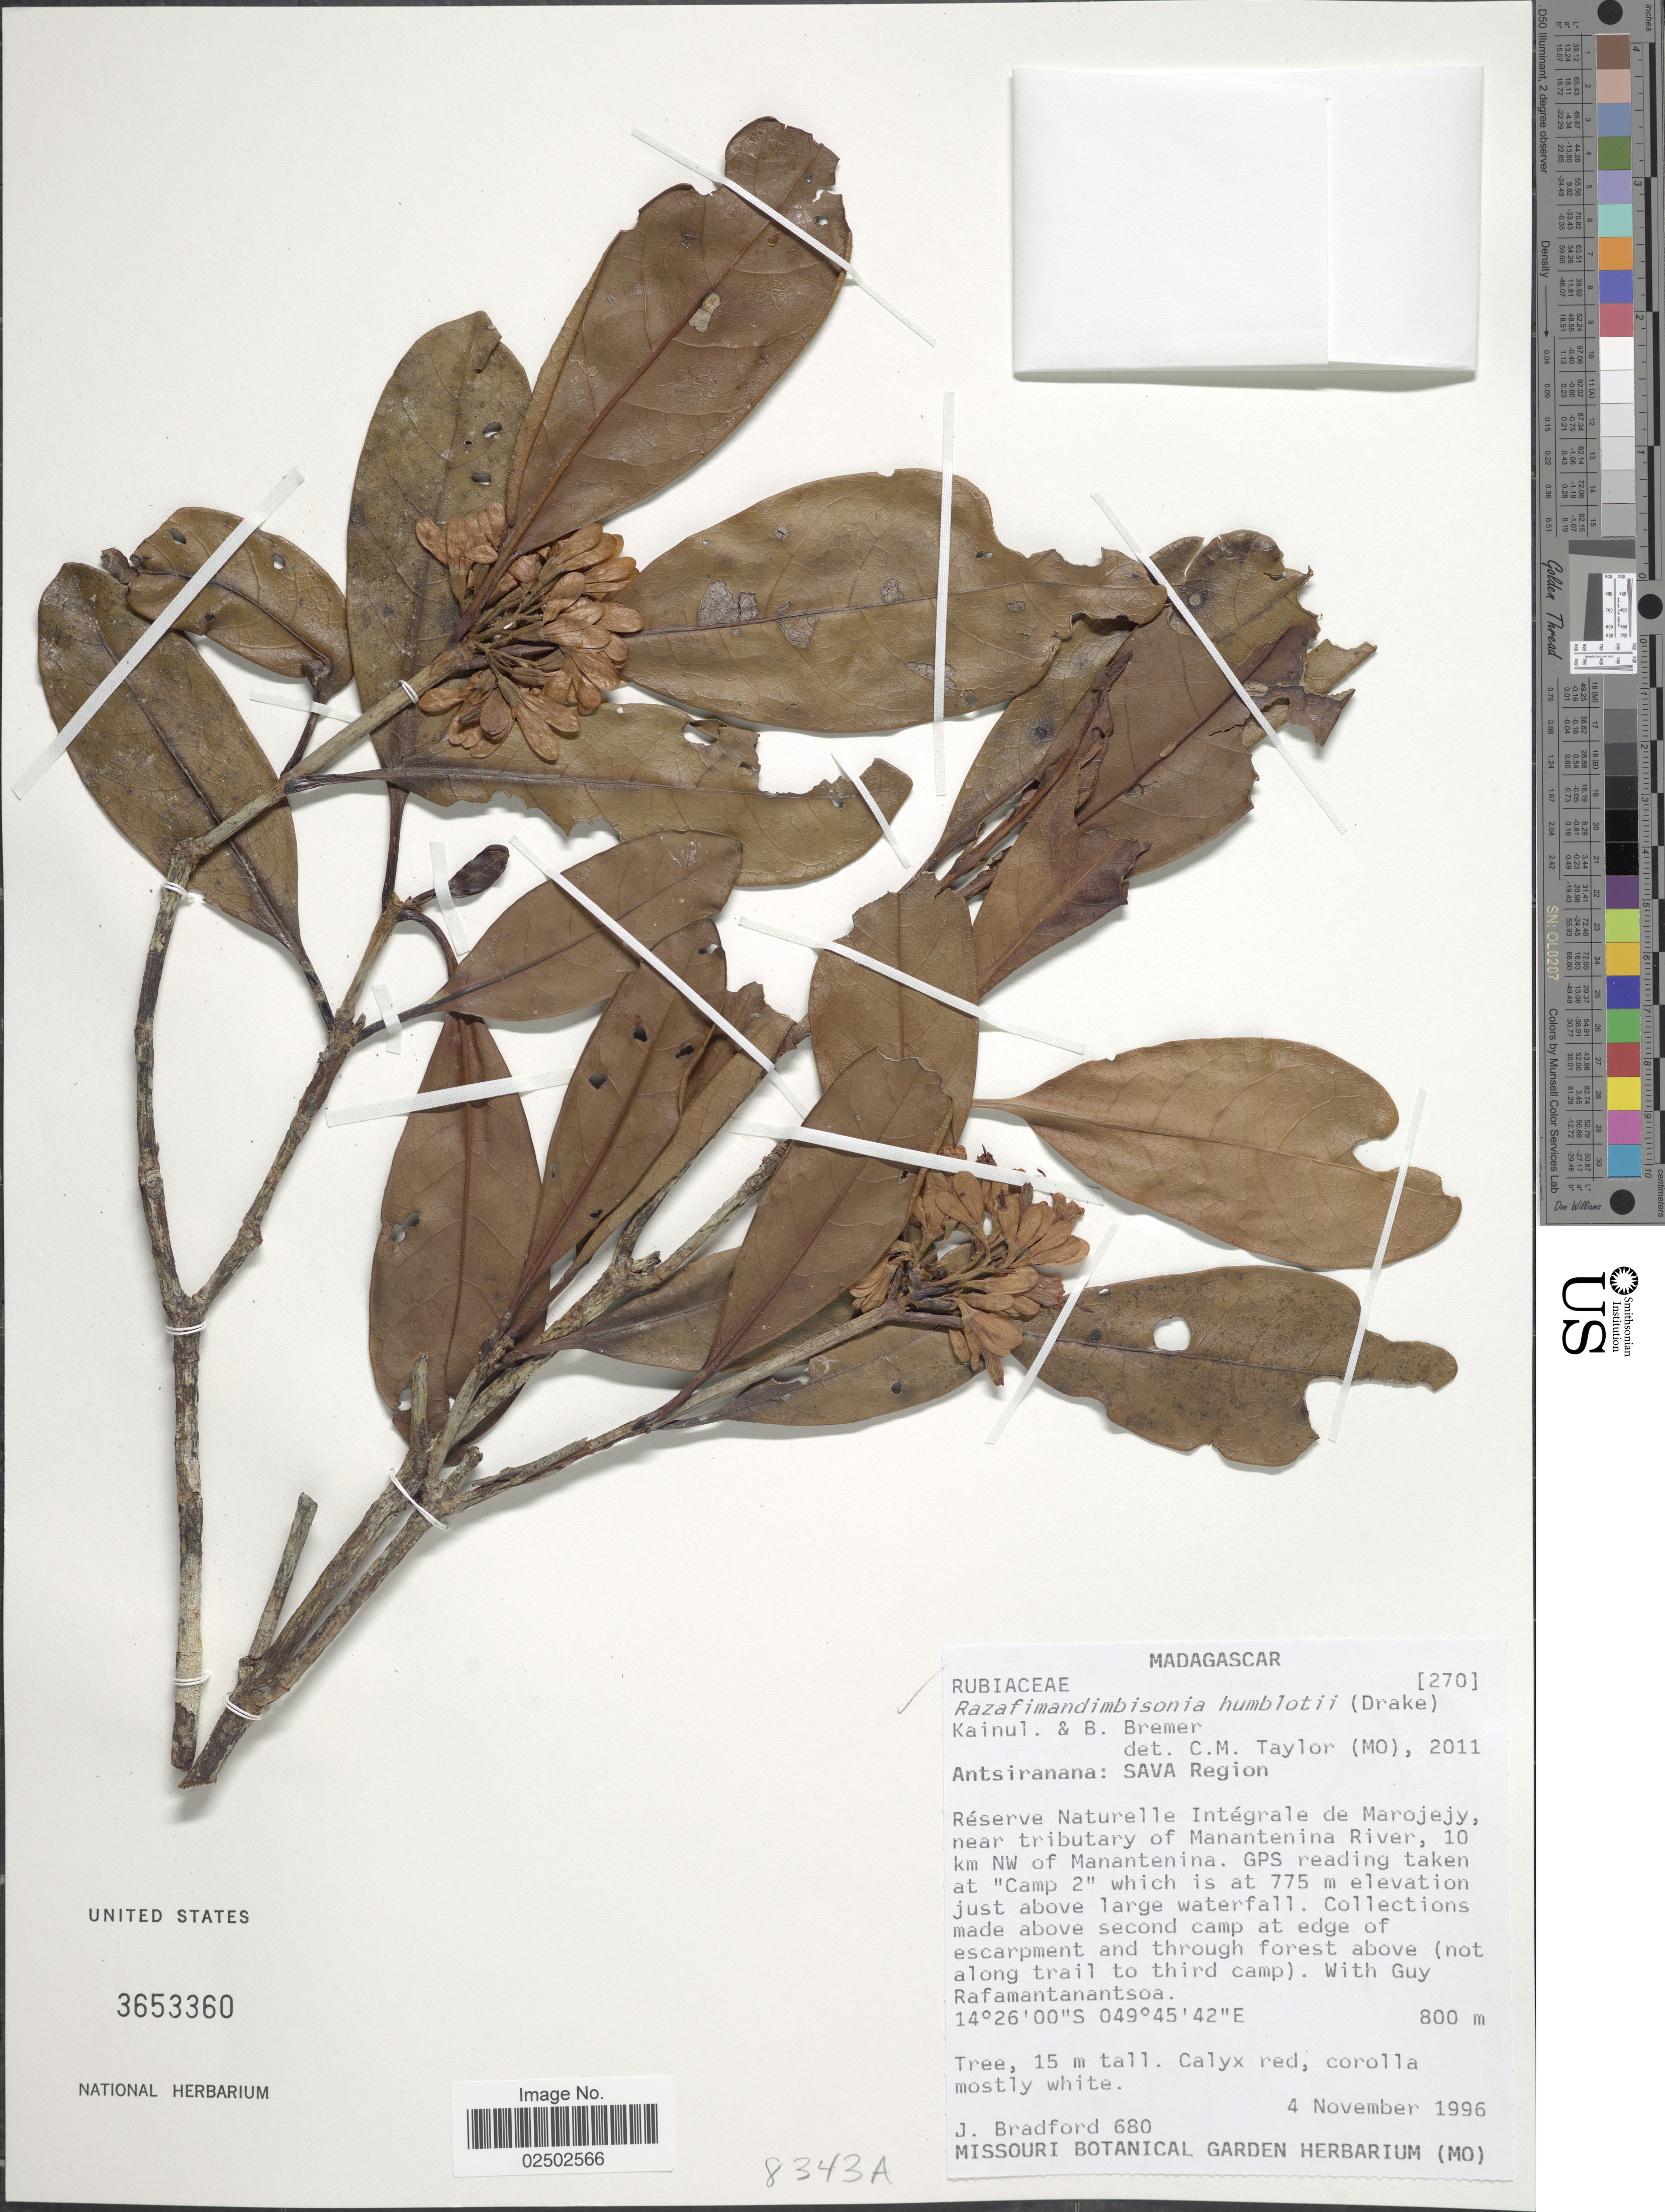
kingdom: Plantae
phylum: Tracheophyta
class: Magnoliopsida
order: Gentianales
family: Rubiaceae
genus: Razafimandimbisonia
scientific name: Razafimandimbisonia humblotii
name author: (Drake) Kainul. & B. Bremer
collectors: J. Bradford & G. Rafamantanantsoa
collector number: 680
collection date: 1996-11-04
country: Madagascar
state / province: Sava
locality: SAVA Region. Reserve Naturelle Integrale de Marojejy near tributary of Manantenina River, 10 km NW of Manantenina. taken at "Camp 2"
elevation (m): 775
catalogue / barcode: US 3653360